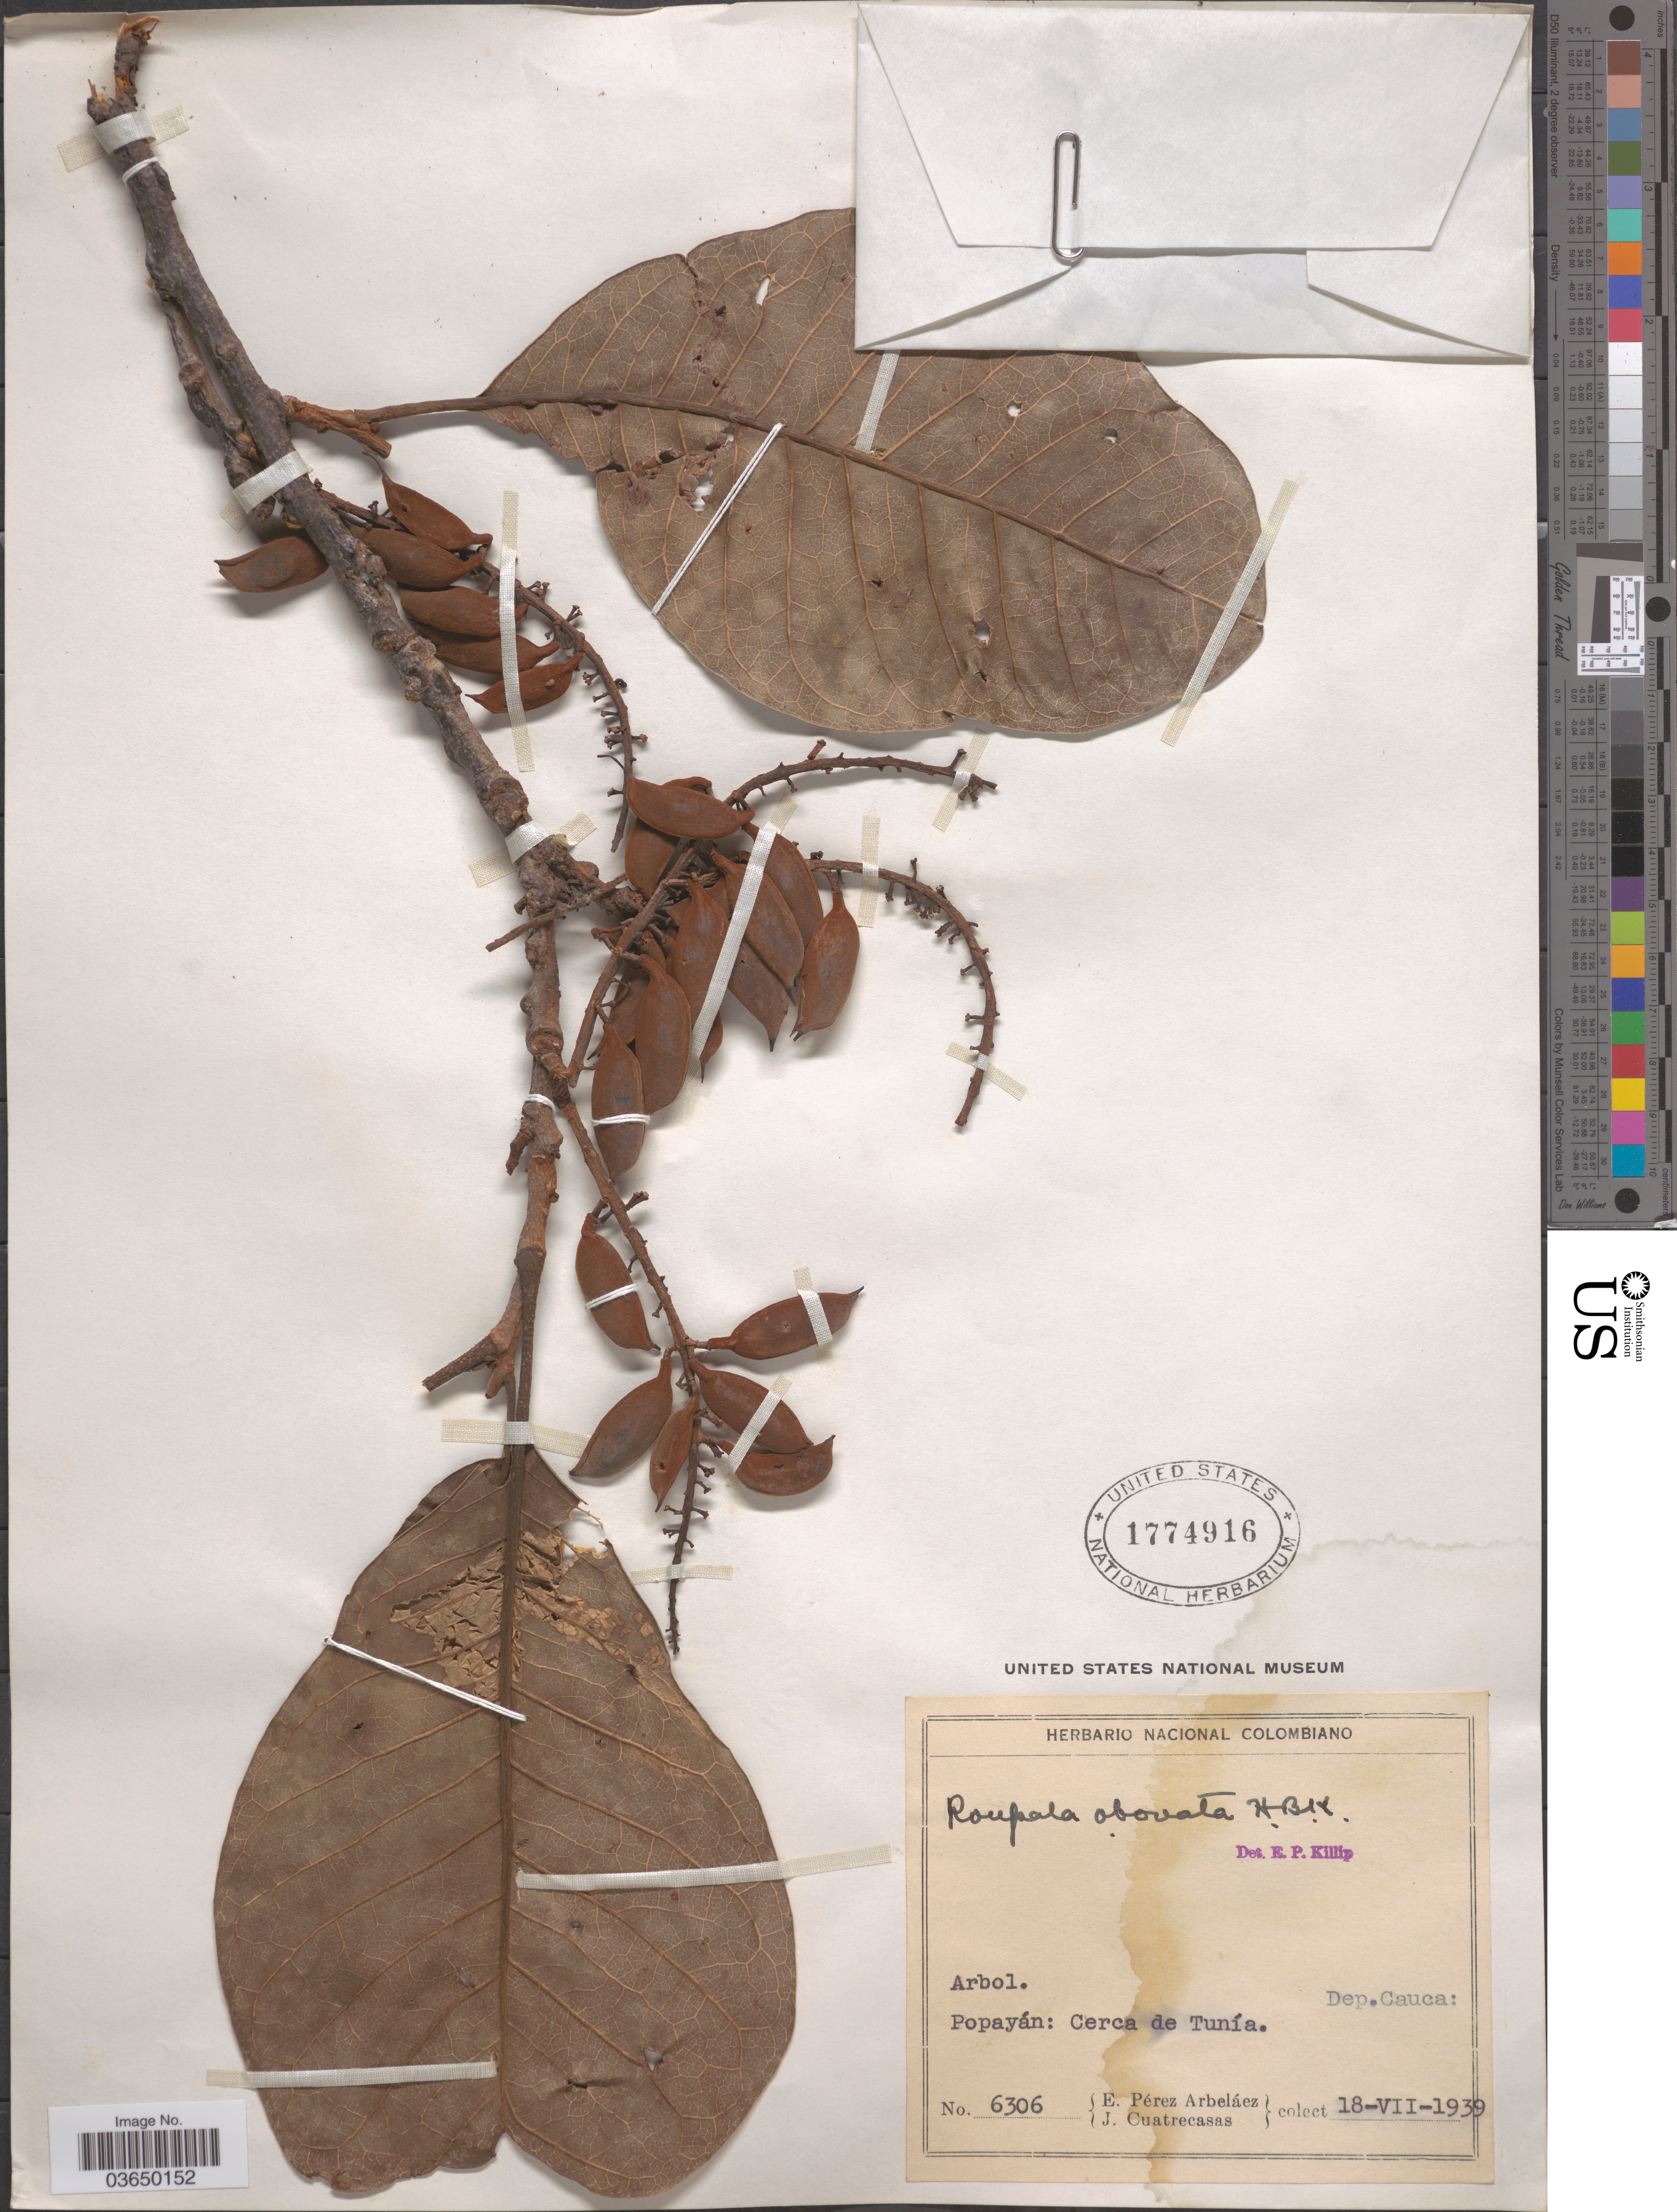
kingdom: Plantae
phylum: Tracheophyta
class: Magnoliopsida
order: Proteales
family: Proteaceae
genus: Roupala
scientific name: Roupala monosperma var. monosperma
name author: (Ruiz & Pav.) I.M. Johnst.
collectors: E. Pérez Arbeláez & J. Cuatrecasas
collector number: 6306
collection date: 1939-07-18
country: Colombia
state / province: Cauca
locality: Dep. Cauca: Popayán: Cerca de Tunía.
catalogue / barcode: US 1774916